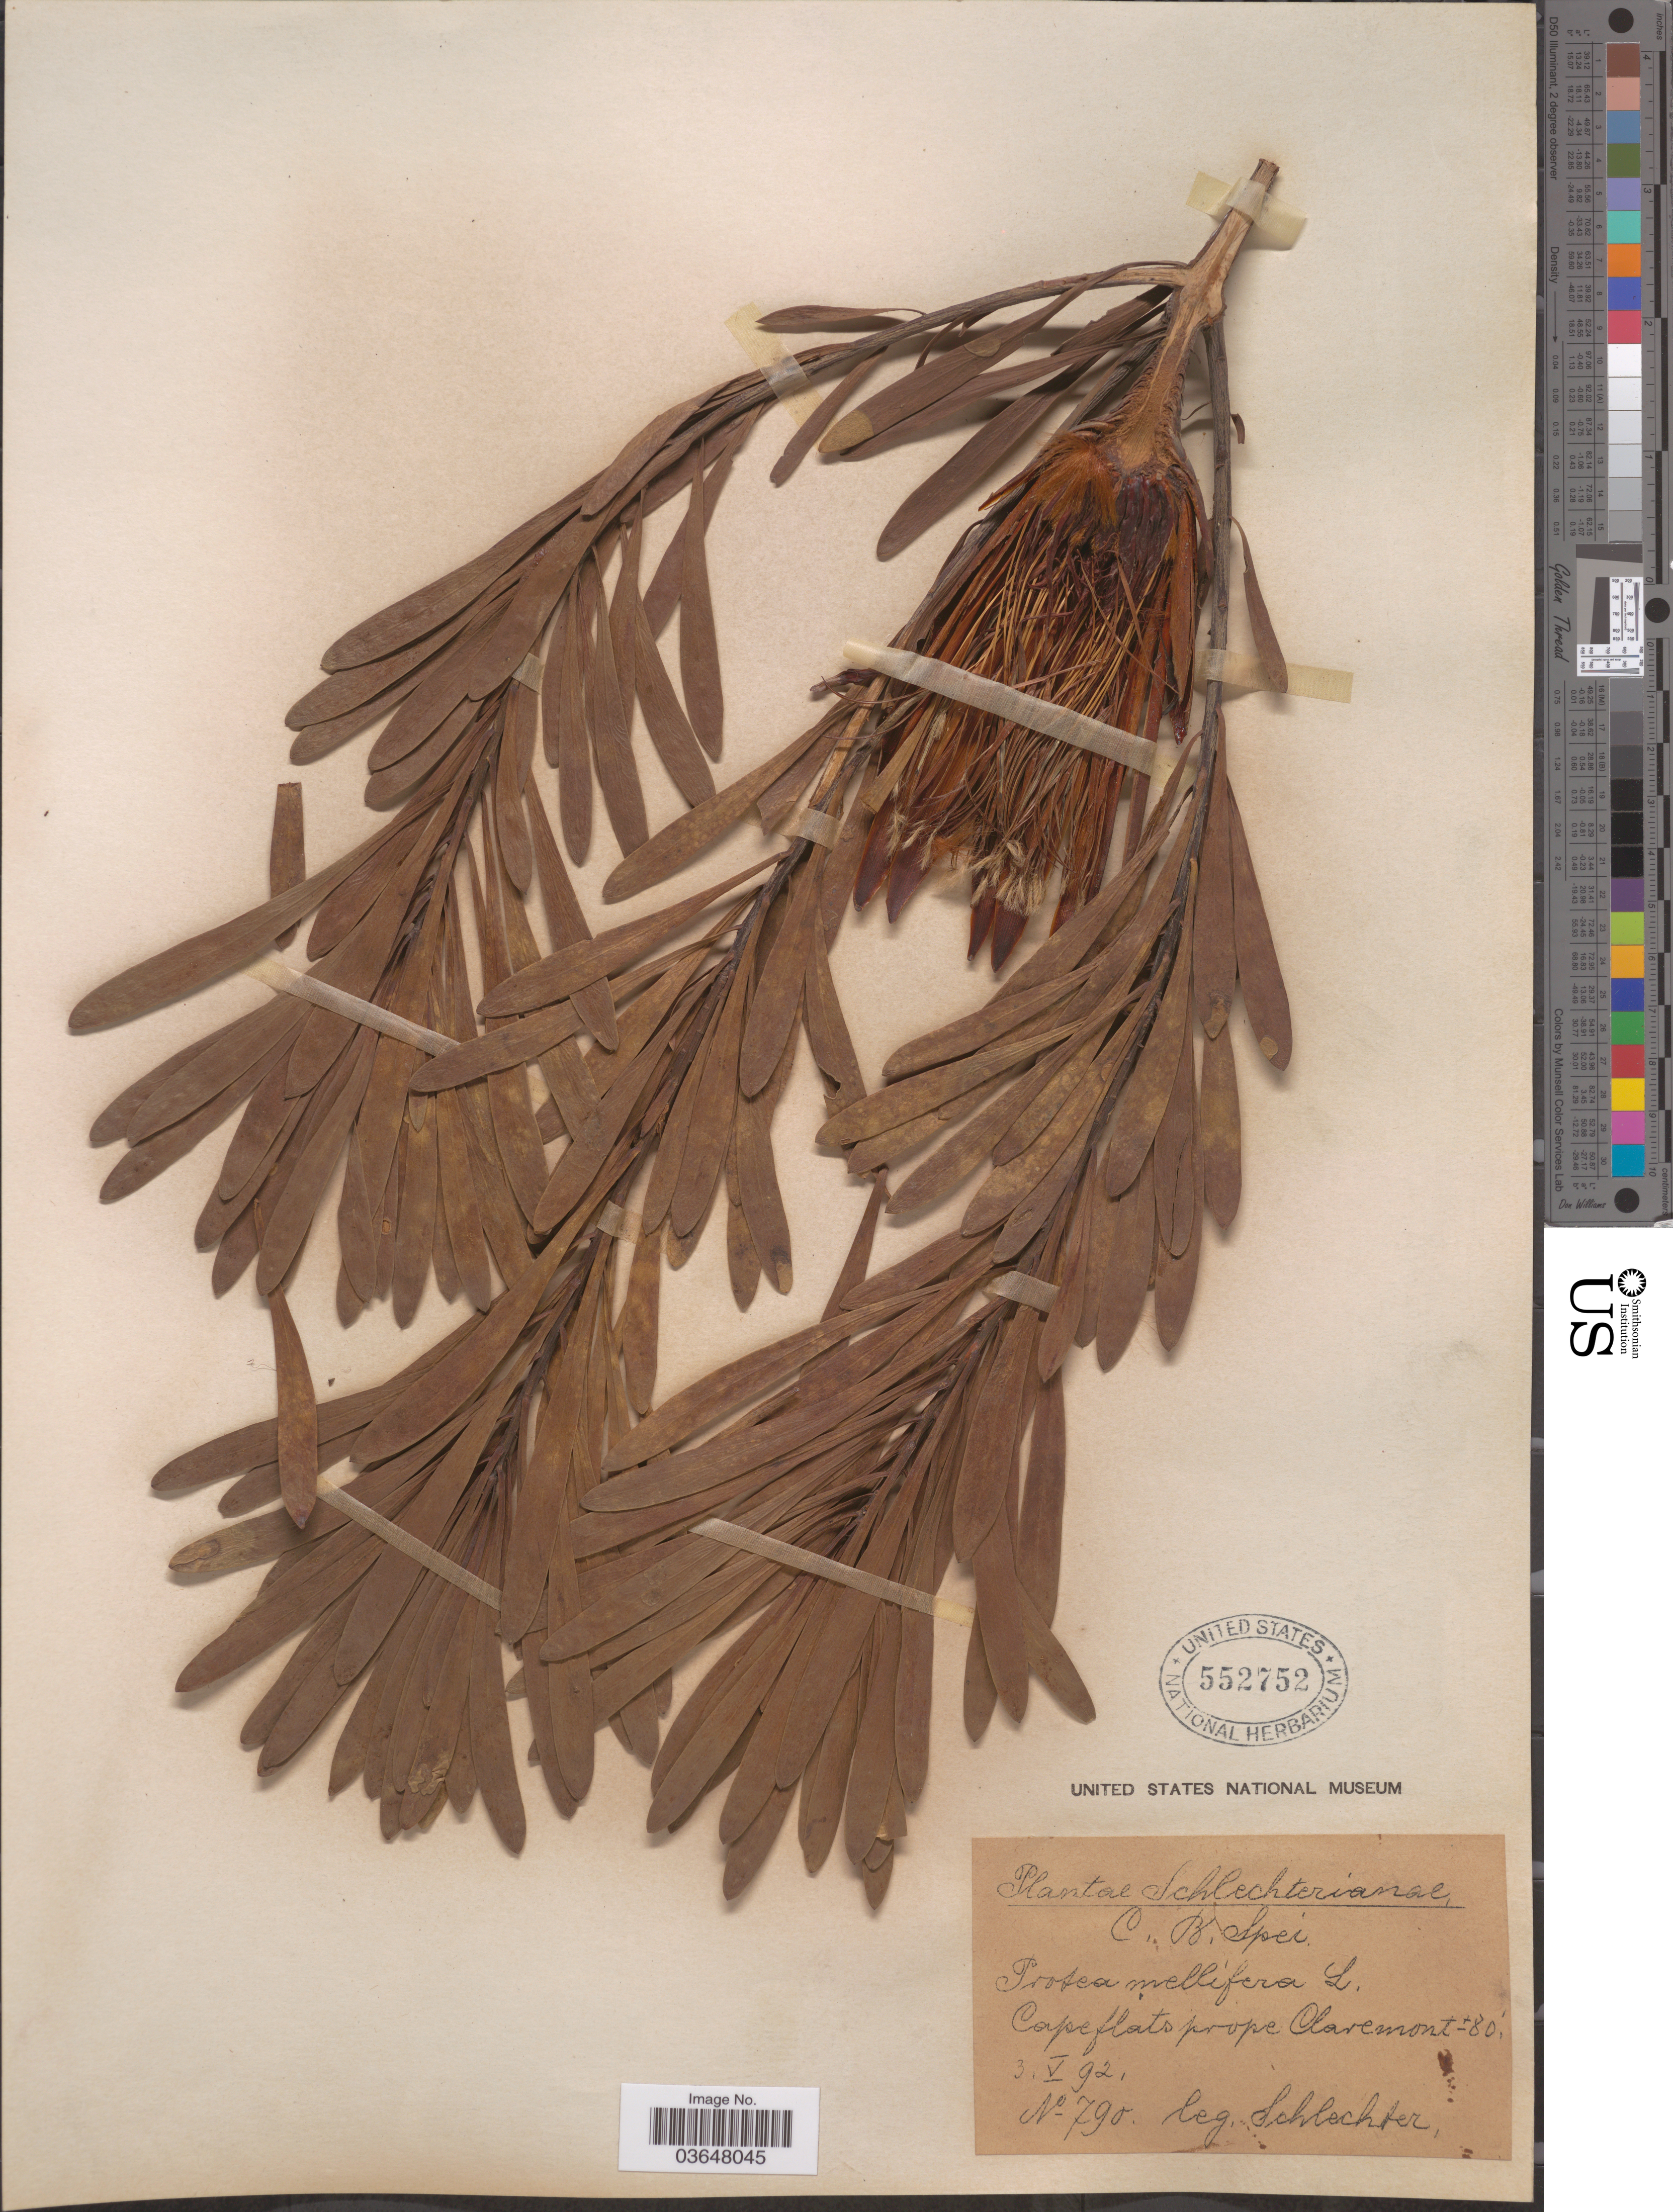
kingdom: Plantae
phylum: Tracheophyta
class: Magnoliopsida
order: Proteales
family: Proteaceae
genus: Protea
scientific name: Protea mellifera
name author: Thunb.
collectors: Schlechter, --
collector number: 790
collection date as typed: Transcribed d/m/y: 3/5/92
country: South Africa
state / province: Western Cape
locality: C. B. Spei. Cape flats prope Claremont.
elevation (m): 24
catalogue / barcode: US 552752